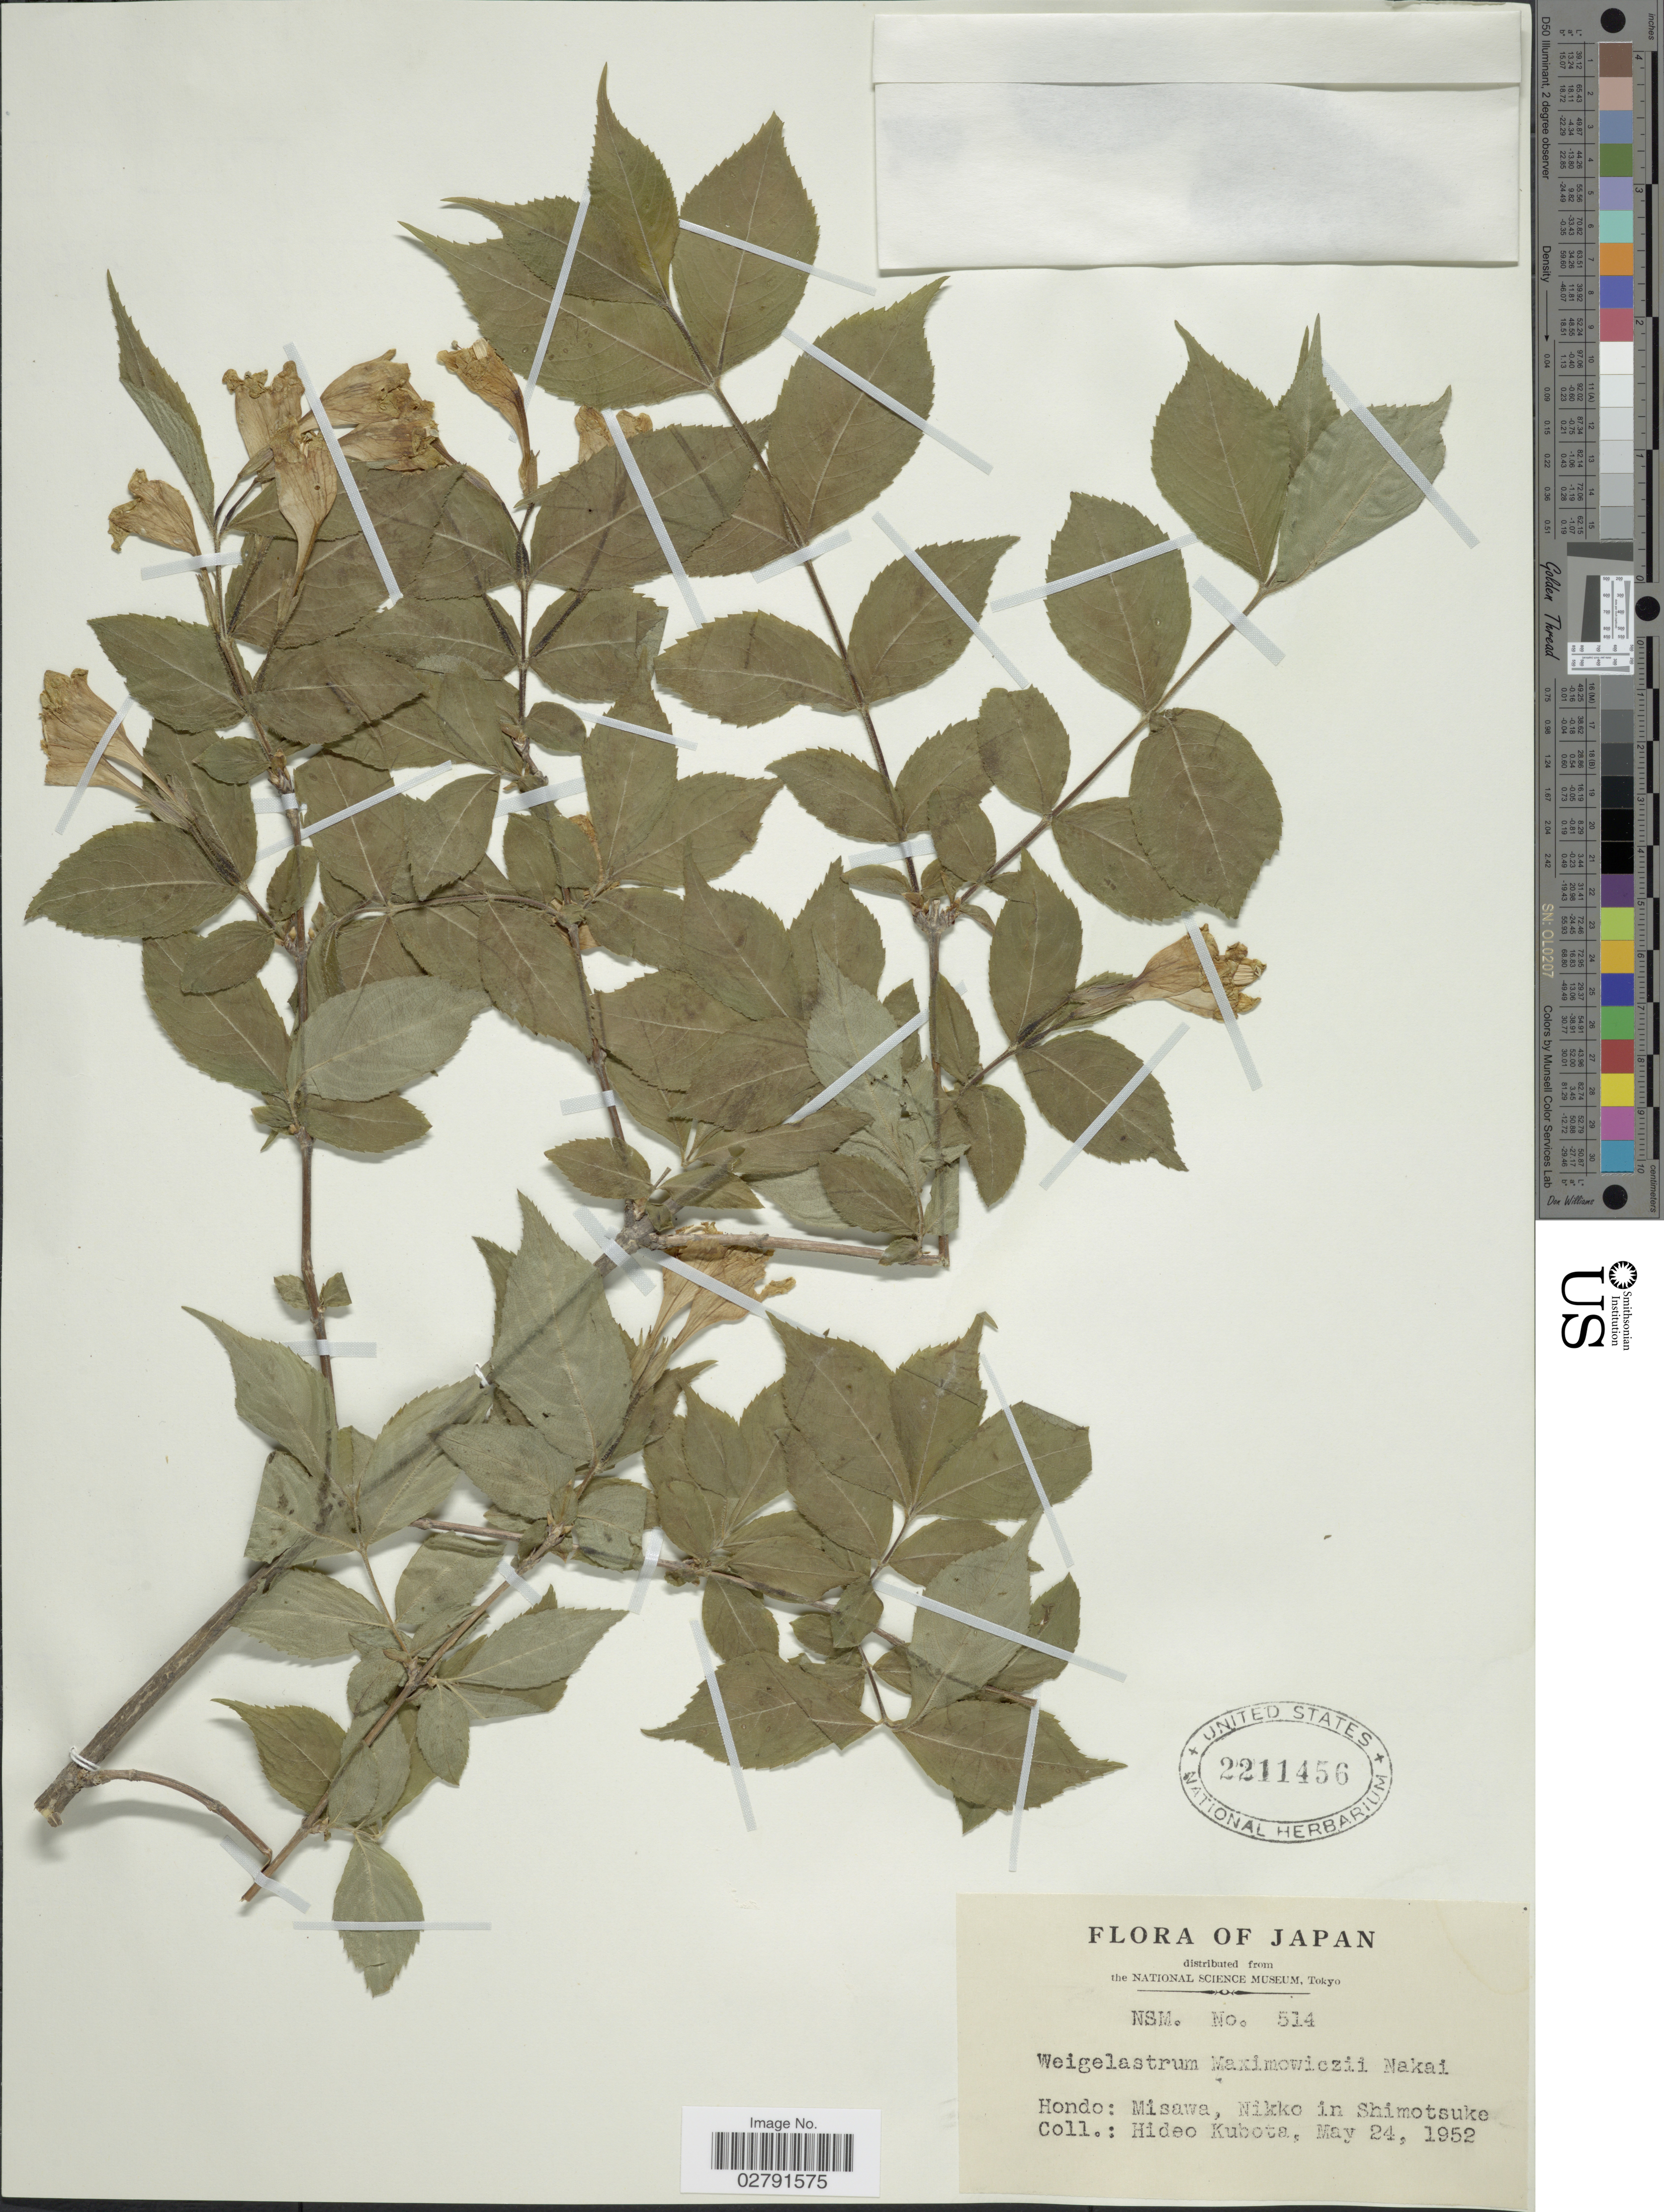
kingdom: Plantae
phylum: Tracheophyta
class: Magnoliopsida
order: Dipsacales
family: Caprifoliaceae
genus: Diervilla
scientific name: Diervilla maximowiczii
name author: (S. Moore) Makino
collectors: H. Kubota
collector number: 514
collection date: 1952-05-24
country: Japan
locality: Hondo: Misawa, Nikko in Shimotsuke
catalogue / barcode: US 2211456